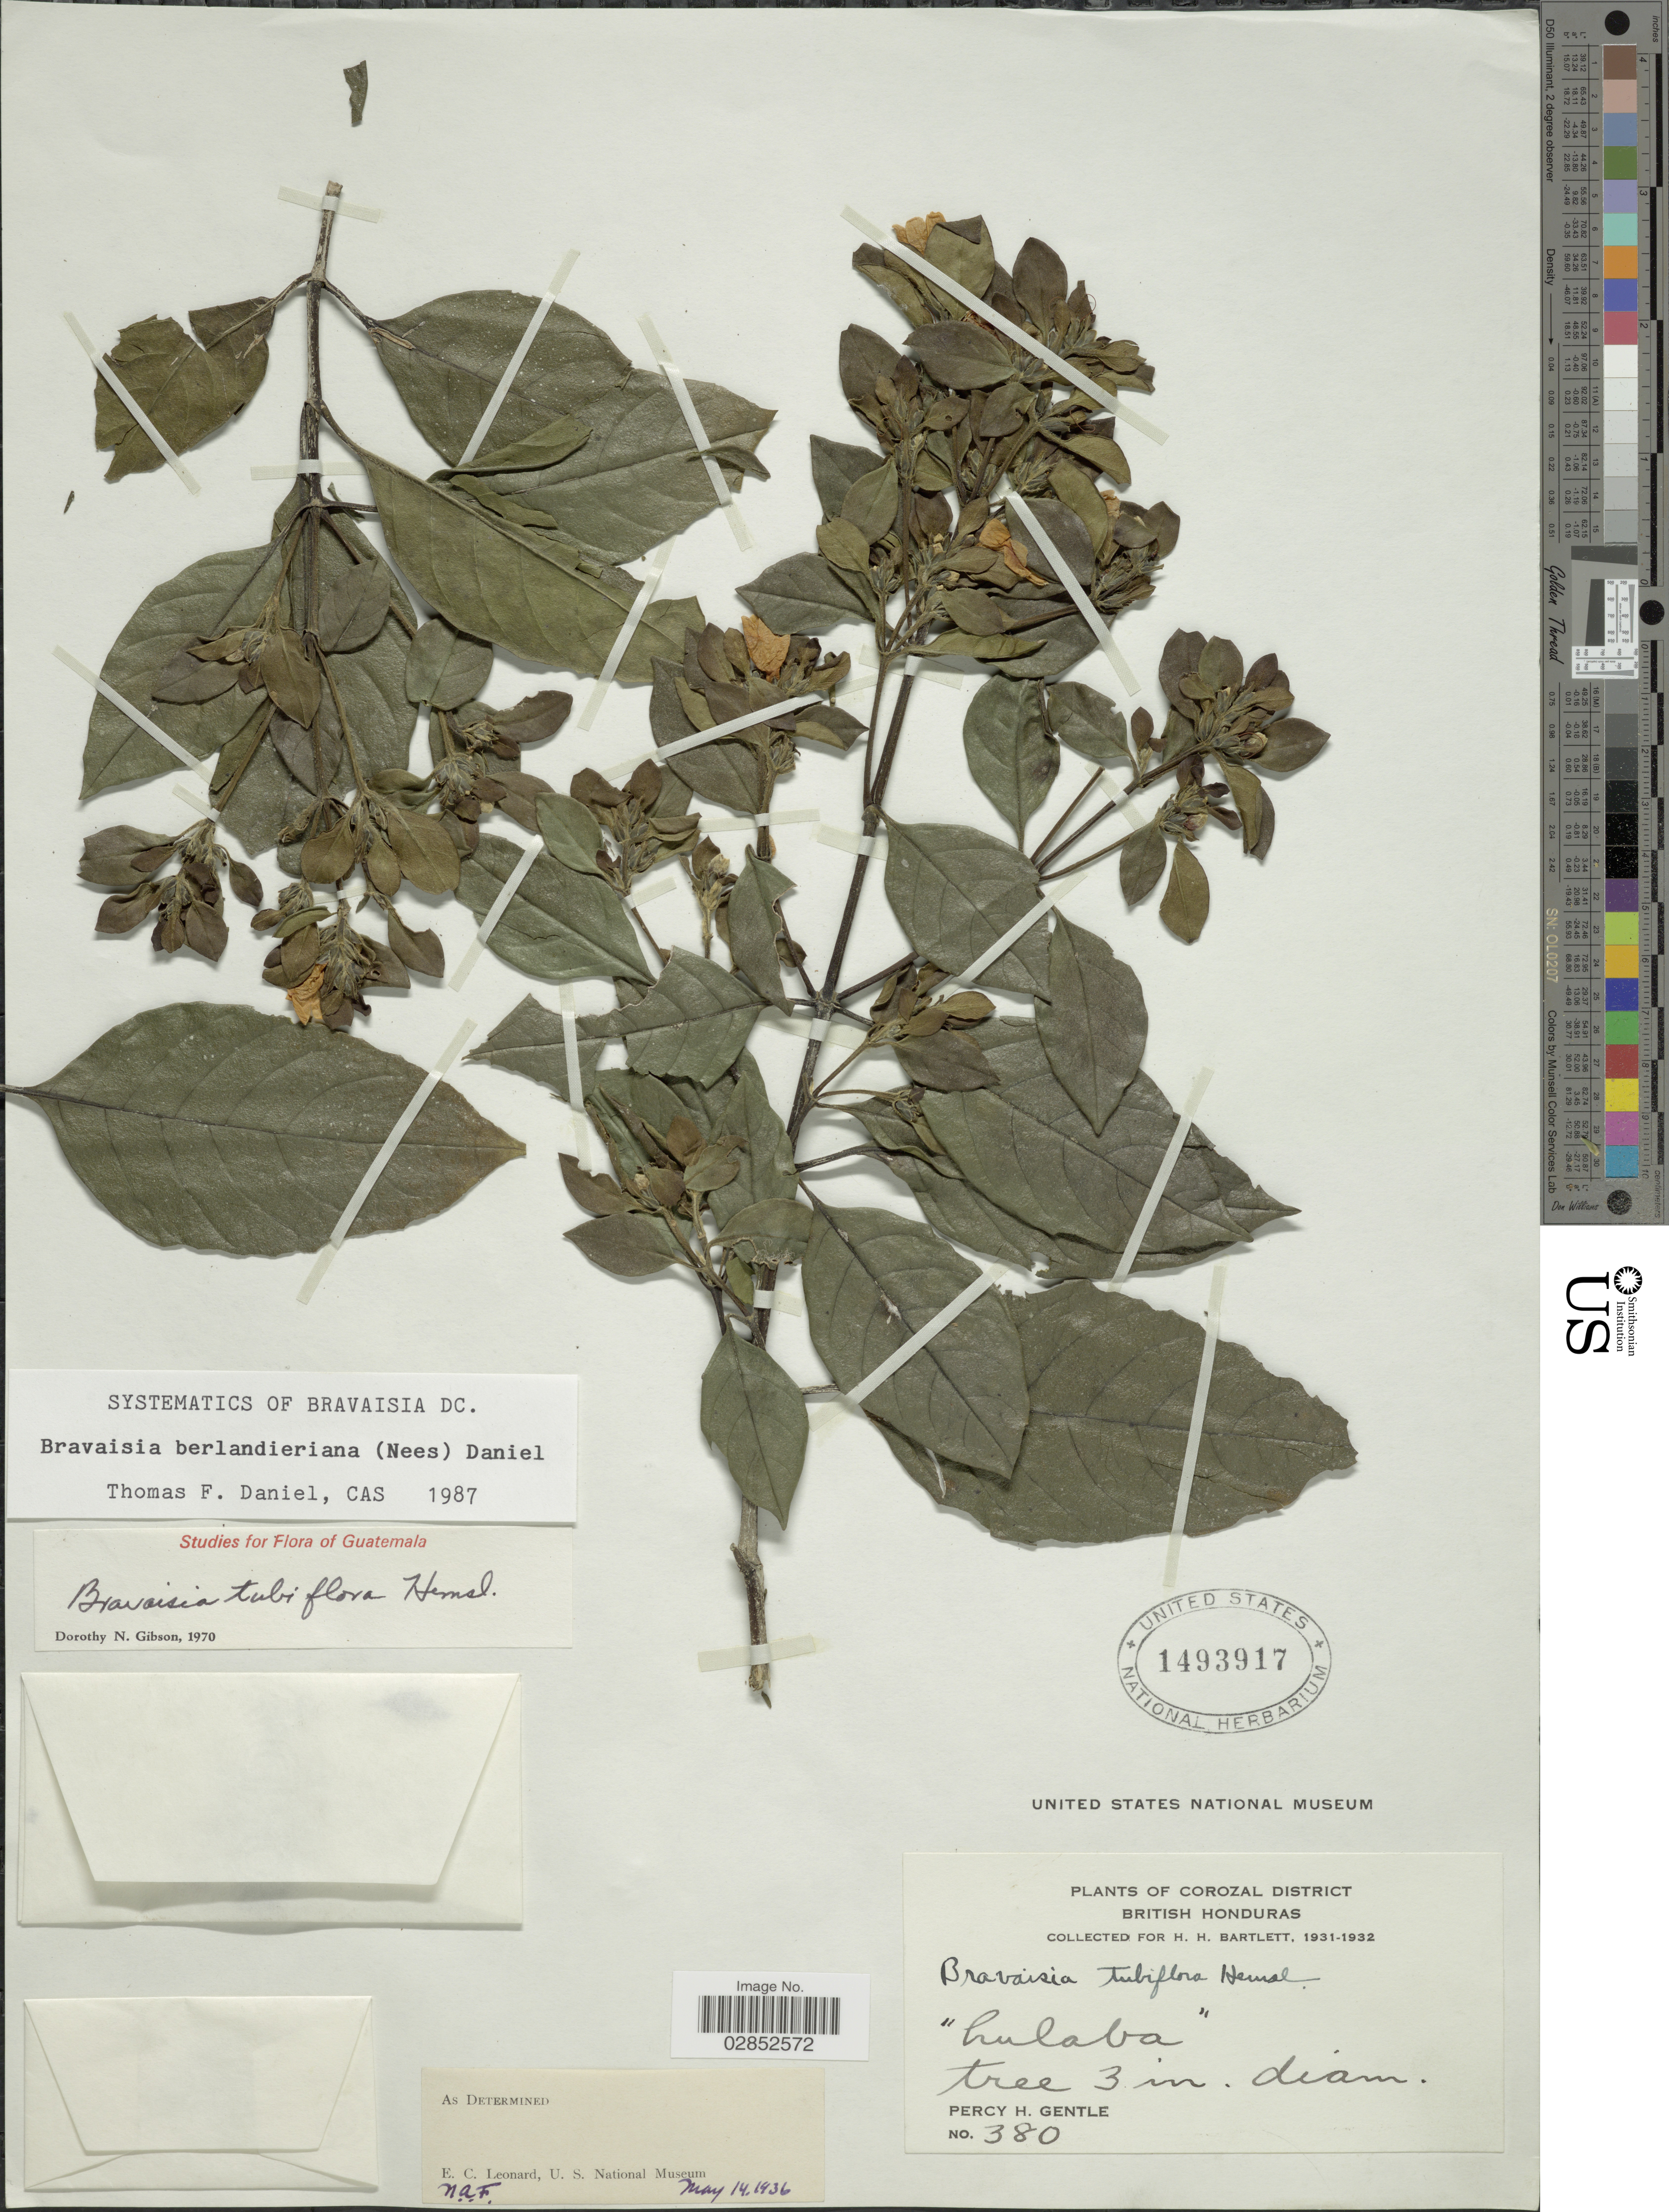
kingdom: Plantae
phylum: Tracheophyta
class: Magnoliopsida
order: Lamiales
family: Acanthaceae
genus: Bravaisia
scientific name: Bravaisia berlandieriana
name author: (Nees) T.F. Daniel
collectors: P. H. Gentle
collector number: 380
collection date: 1931/1932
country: Belize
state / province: Corozal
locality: Corozal District, British Honduras.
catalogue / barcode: US 1493917